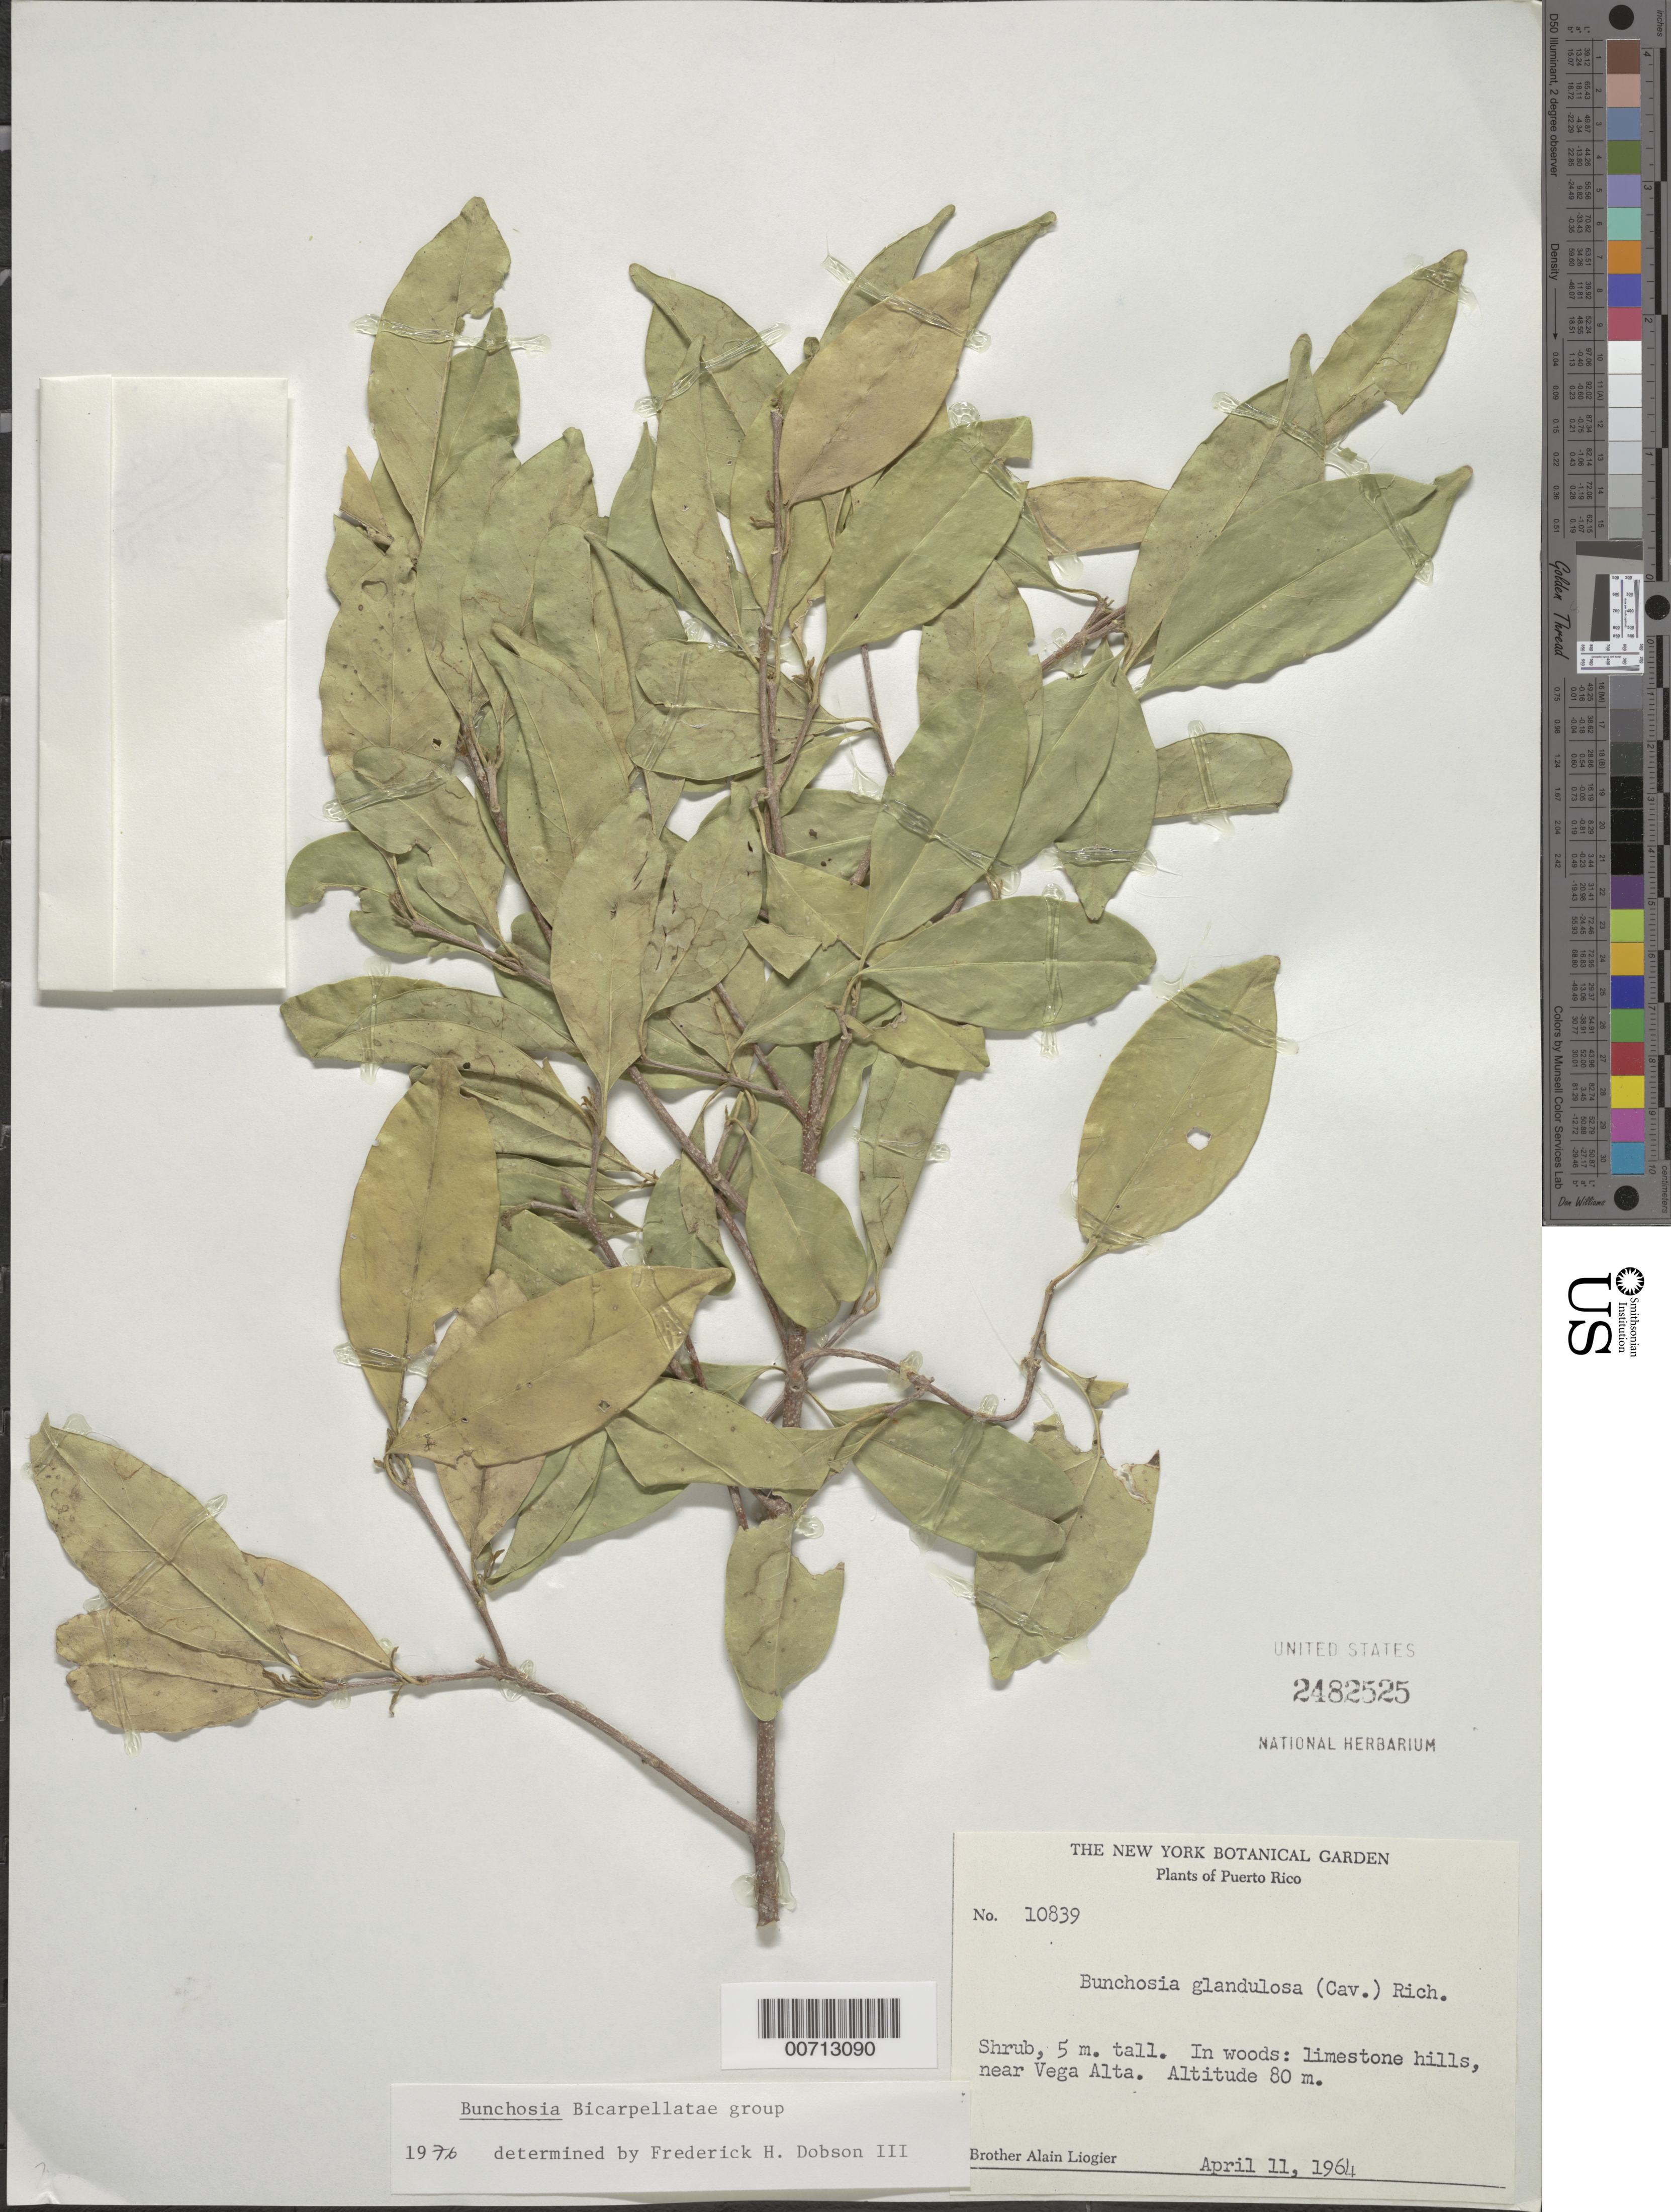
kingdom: Plantae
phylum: Tracheophyta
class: Magnoliopsida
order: Malpighiales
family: Malpighiaceae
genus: Bunchosia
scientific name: Bunchosia glandulosa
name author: (Cav.) Rich. ex Juss.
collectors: A. H. Liogier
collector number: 10839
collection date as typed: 11 Apr 1964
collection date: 1964-04-11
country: Puerto Rico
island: Greater Antilles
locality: Vega Alta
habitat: In woods: limestone hills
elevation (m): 80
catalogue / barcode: US 2482525